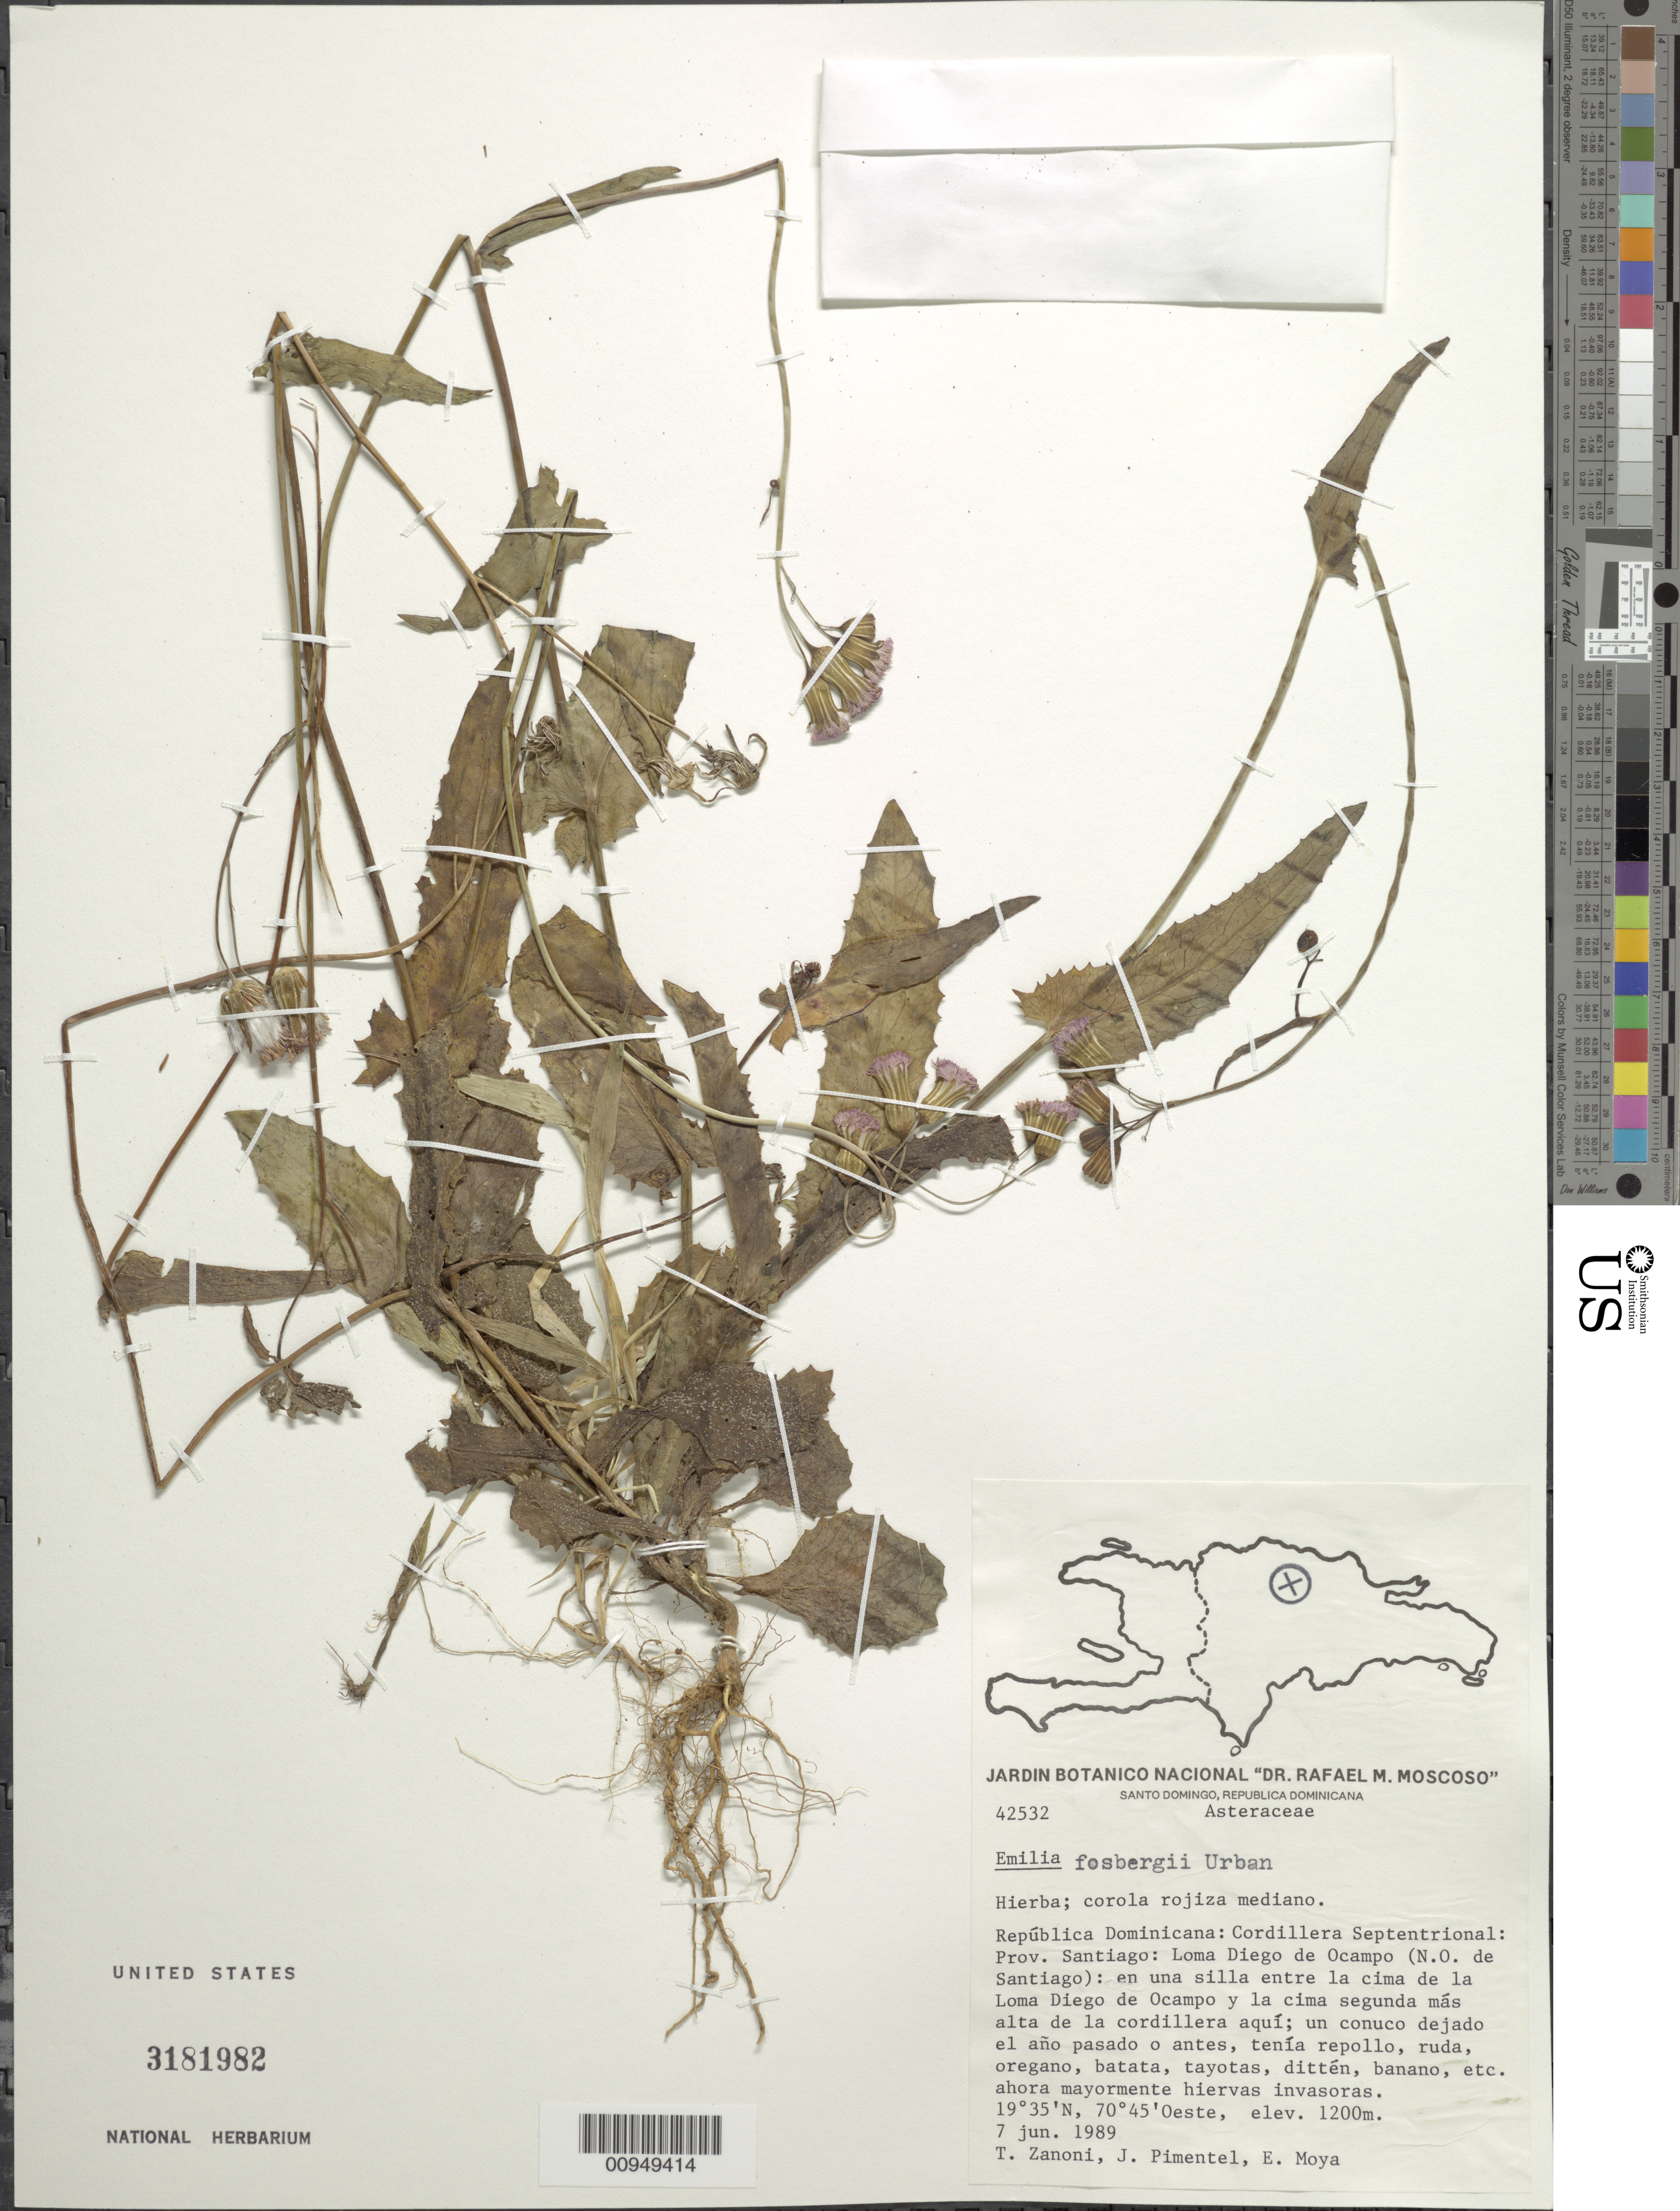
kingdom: Plantae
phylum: Tracheophyta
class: Magnoliopsida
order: Asterales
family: Asteraceae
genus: Emilia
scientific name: Emilia fosbergii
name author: Nicolson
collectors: T. A. Zanoni, J. Pimentel & E. Moya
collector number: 42532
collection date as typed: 07 Jun 1989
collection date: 1989-06-07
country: Dominican Republic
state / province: Santiago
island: Hispaniola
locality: Cordillera Septentrional, Loma Diego de Ocampo (N.O. de Santiago); en una silla entre la cima de la Loma Diego de Ocampo y la cima segunda más alta de la cordillera aquí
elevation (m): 1200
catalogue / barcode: US 3181982